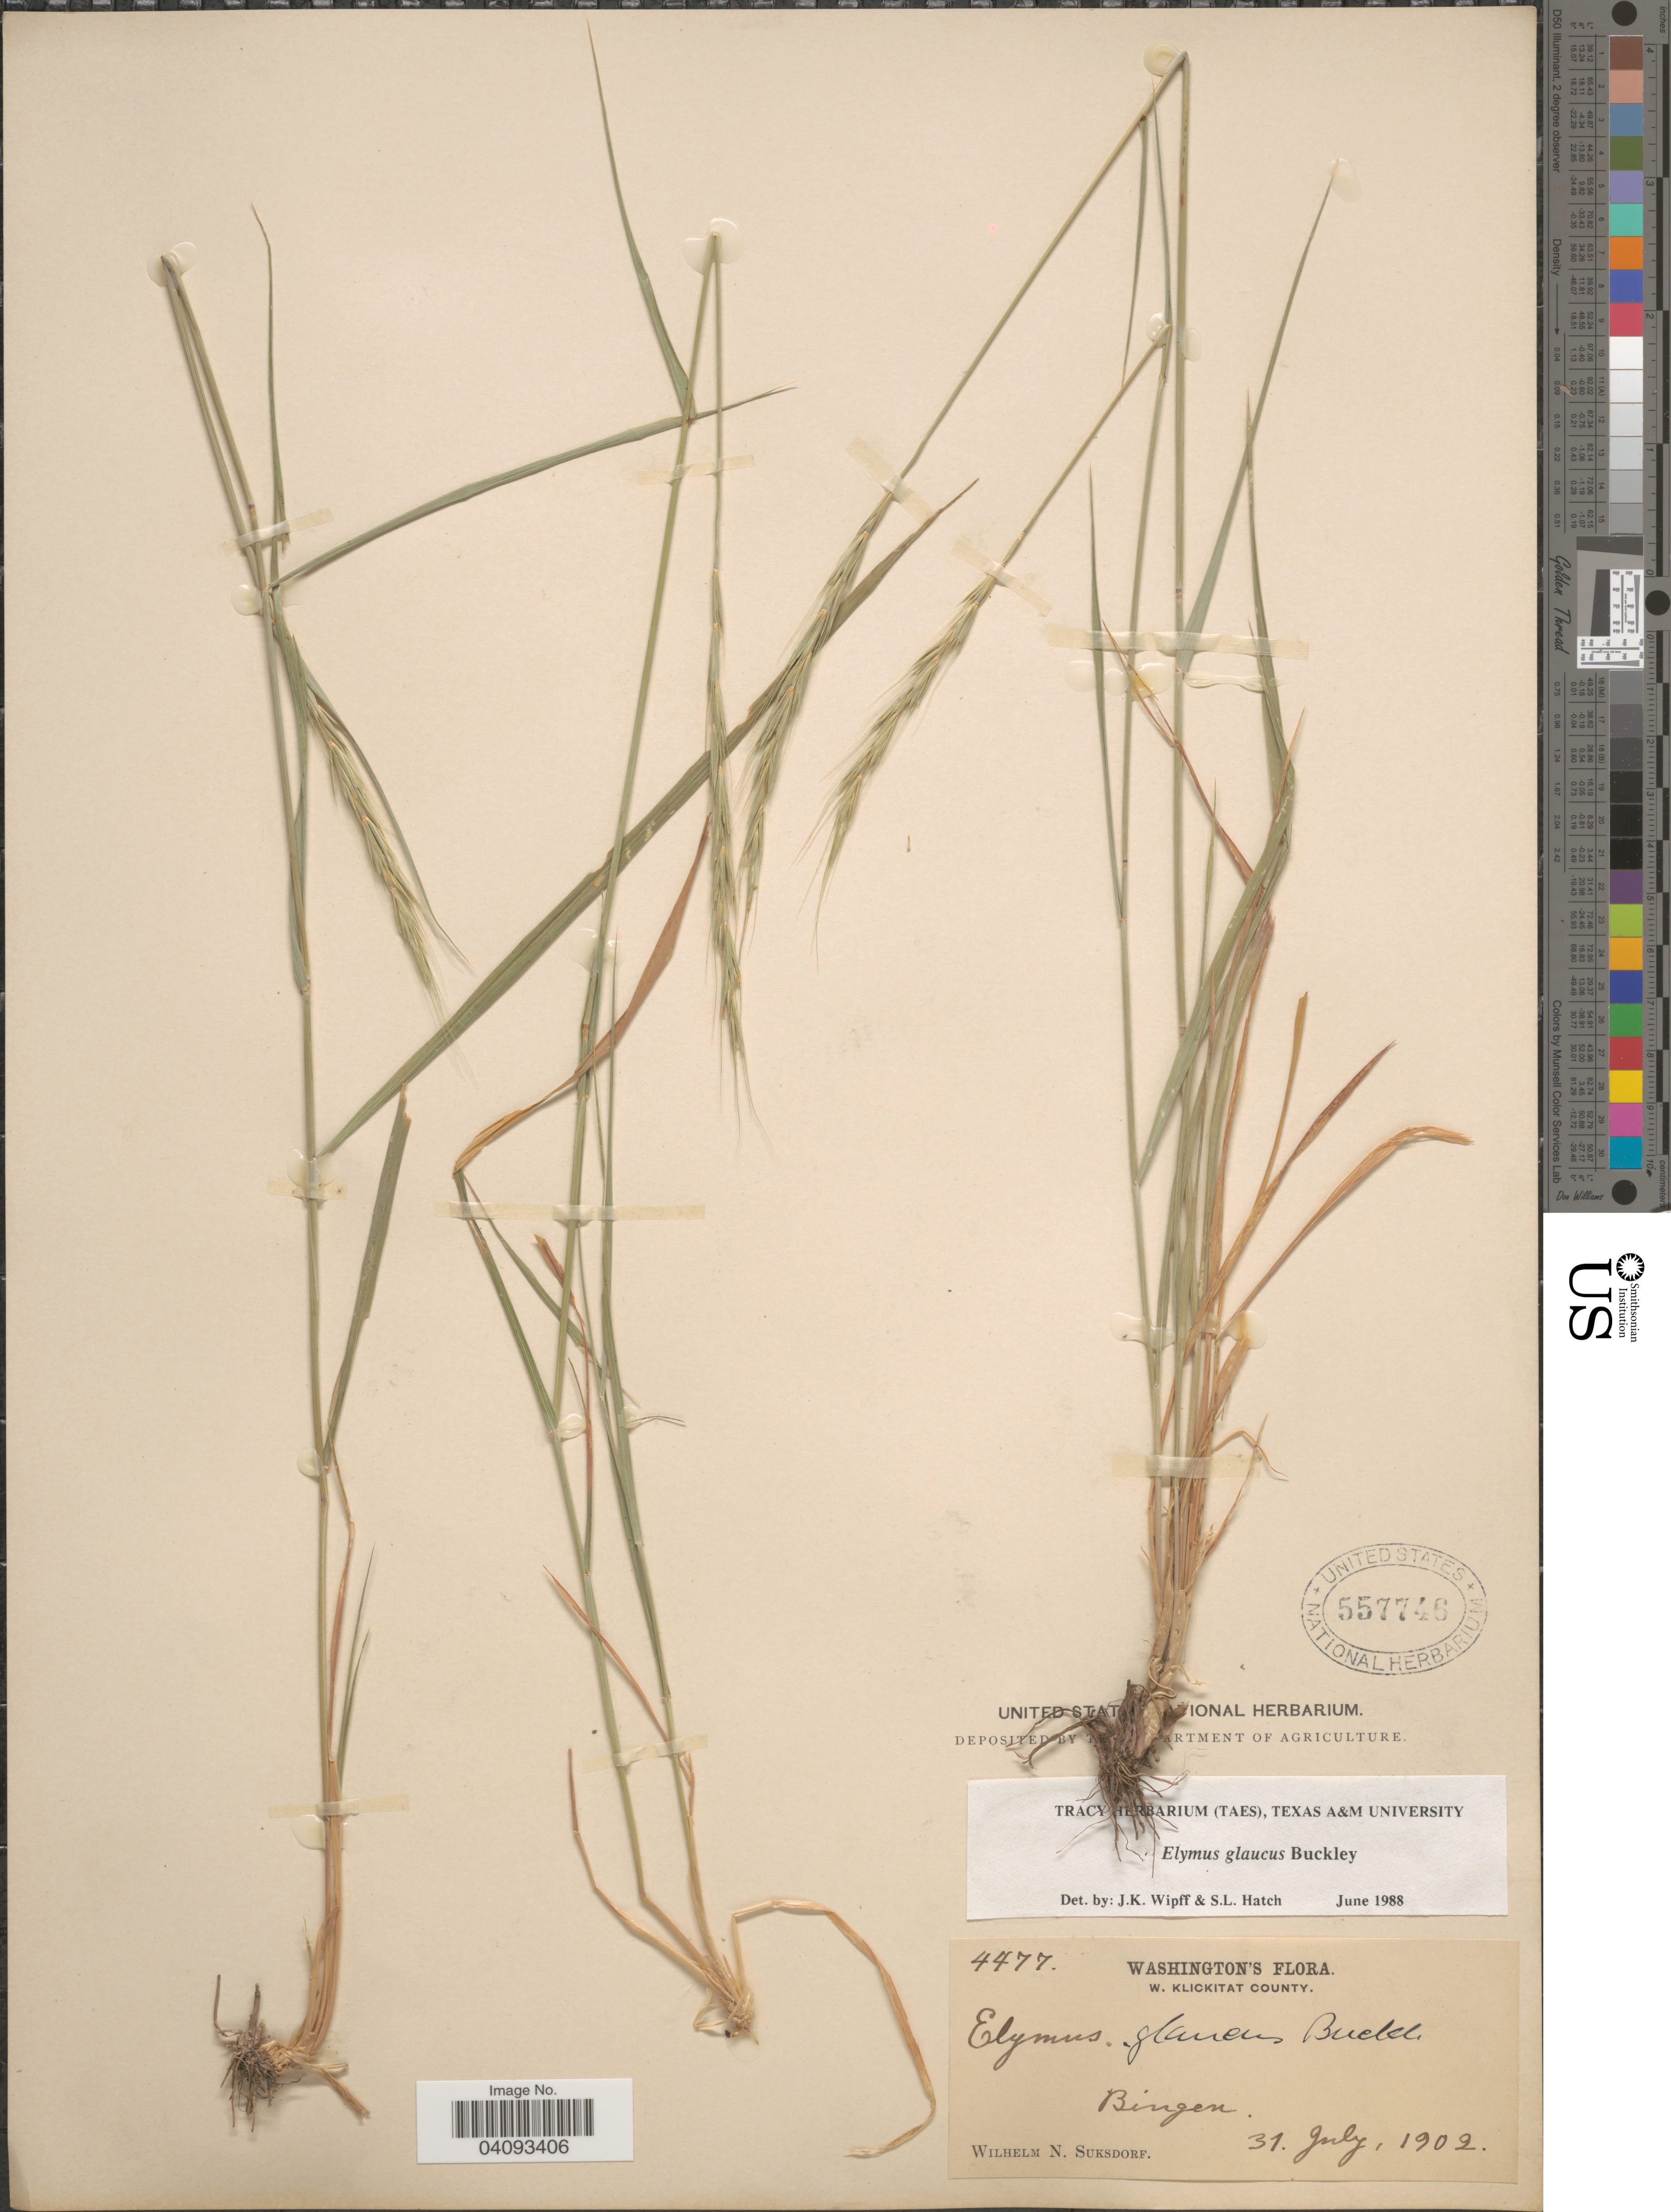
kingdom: Plantae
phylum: Tracheophyta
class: Liliopsida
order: Poales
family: Poaceae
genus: Elymus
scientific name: Elymus glaucus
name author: Buckley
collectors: W. N. Suksdorf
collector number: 4477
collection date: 1902-07-31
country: United States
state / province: Washington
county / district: Klickitat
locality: W. Klickitat County. Bingen.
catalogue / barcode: US 557746